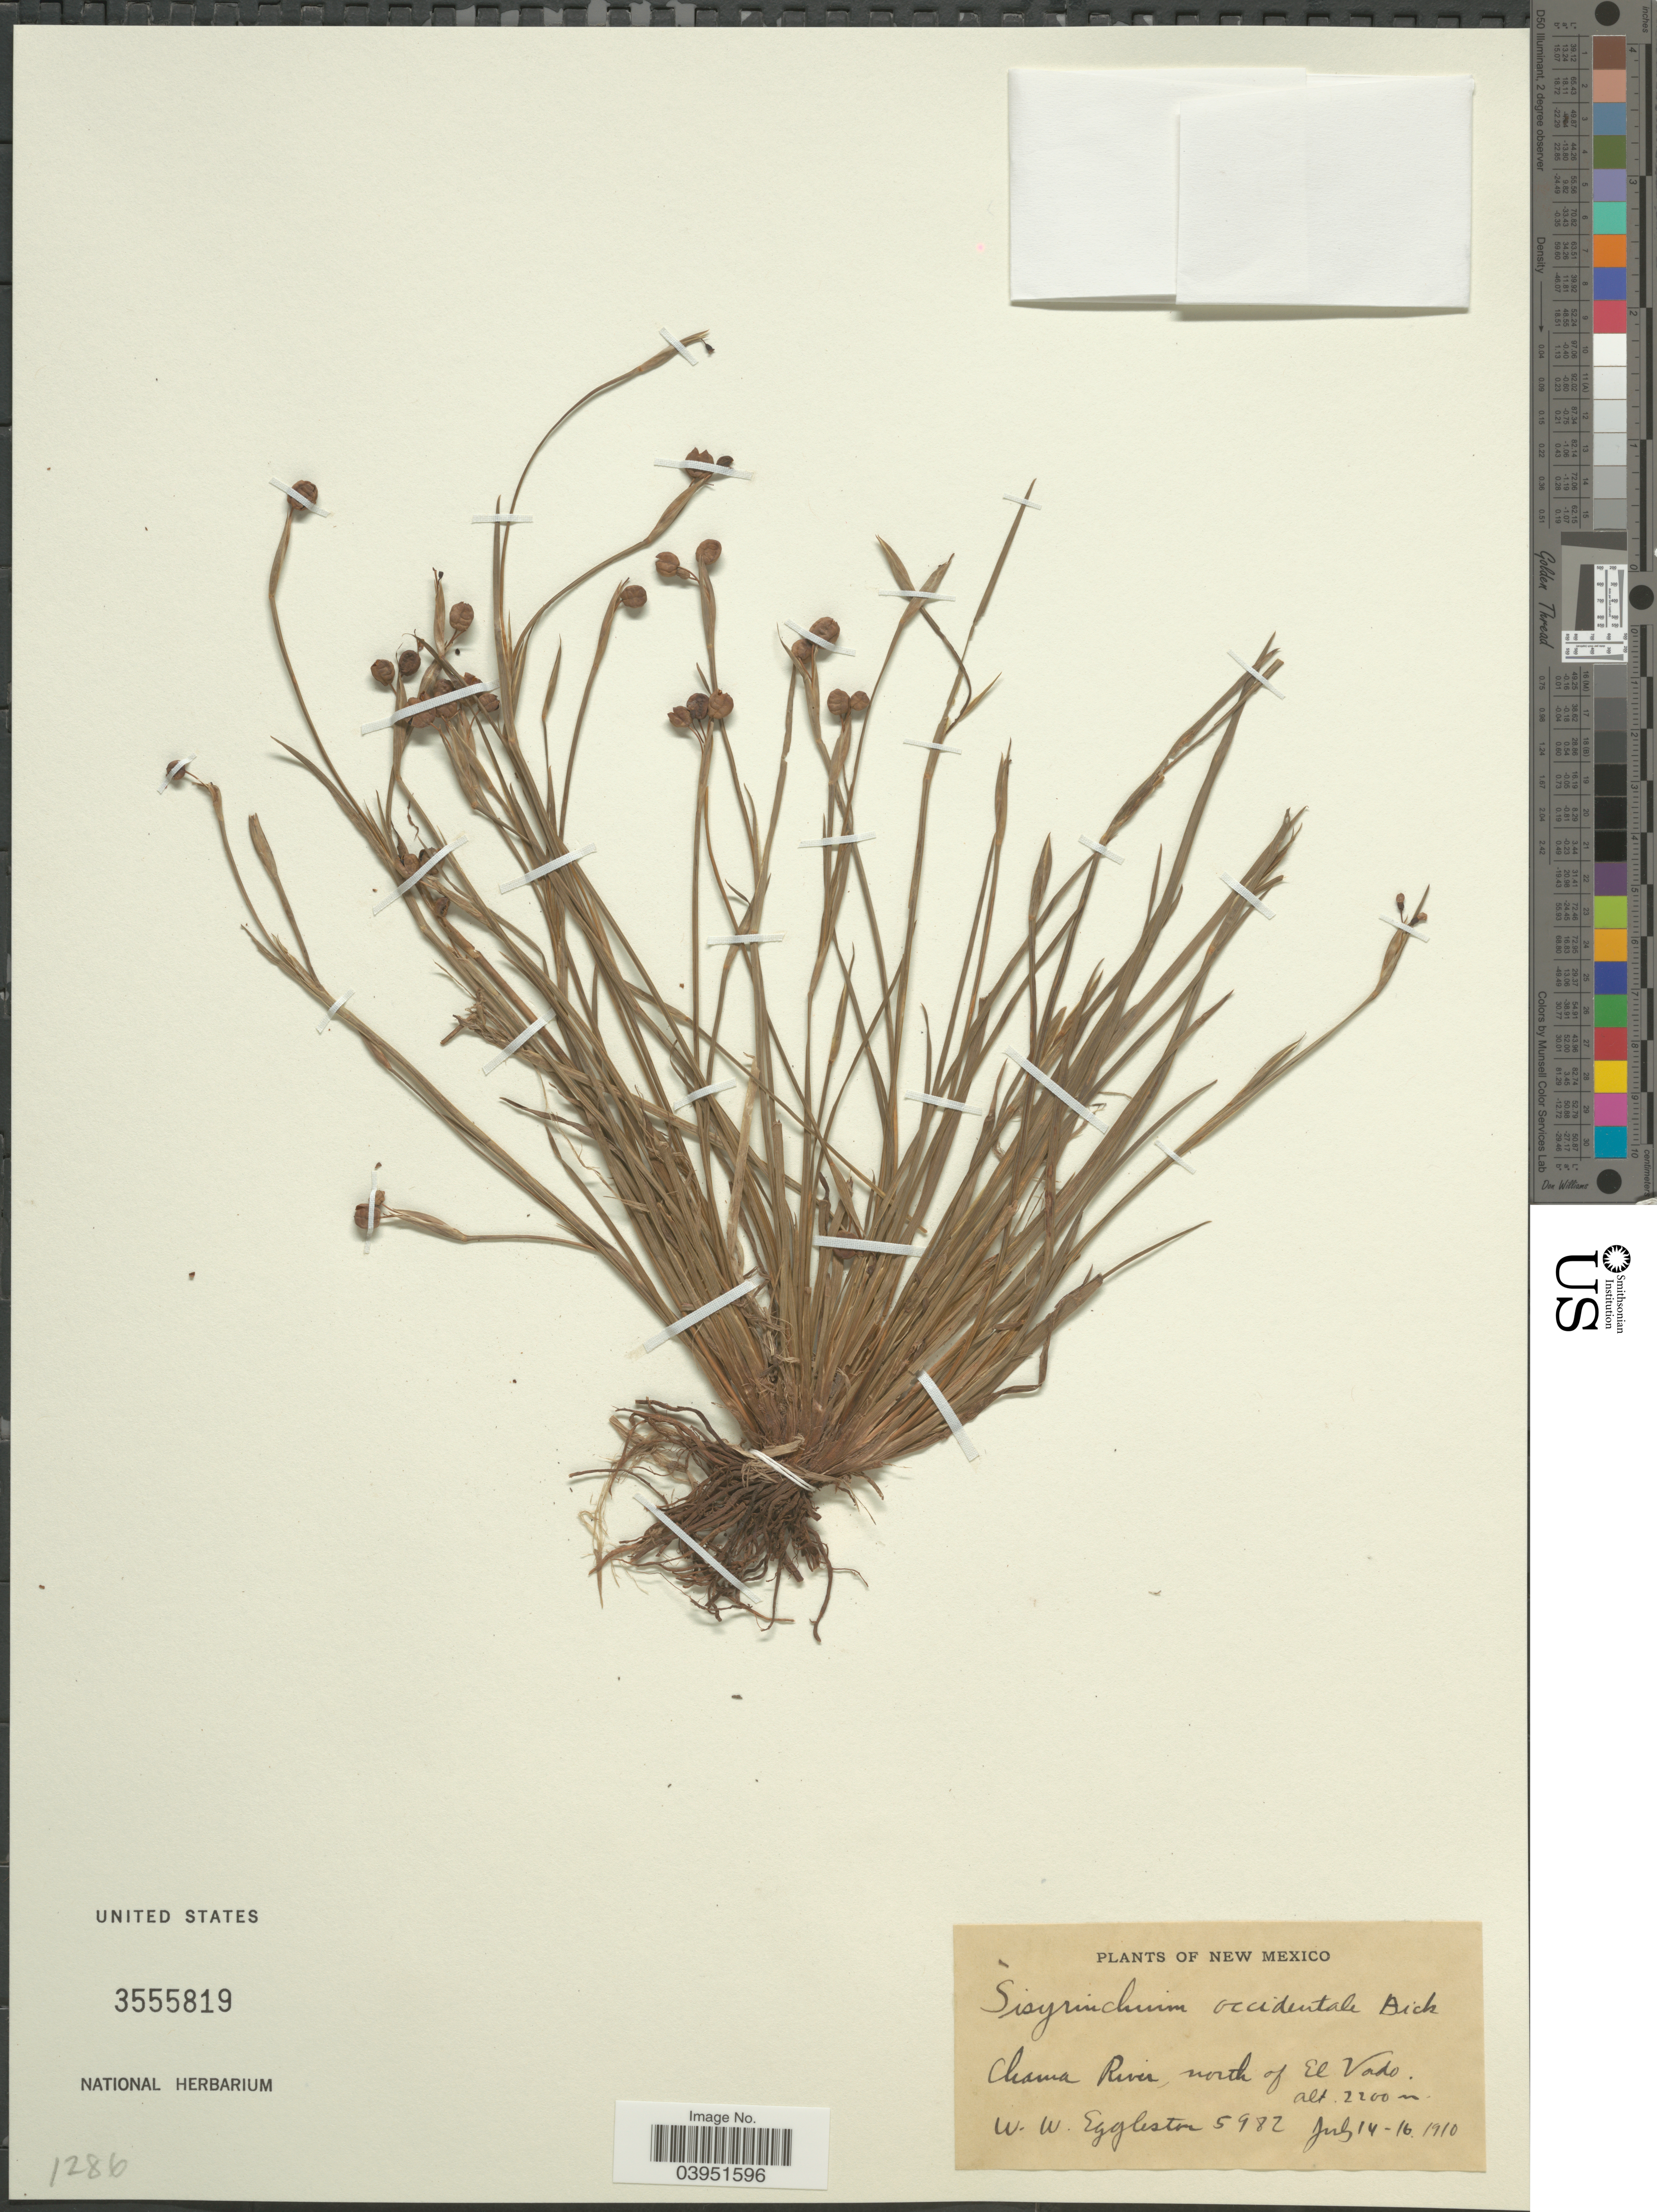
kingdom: Plantae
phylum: Tracheophyta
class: Liliopsida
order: Asparagales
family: Iridaceae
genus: Sisyrinchium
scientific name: Sisyrinchium occidentale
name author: E.P. Bicknell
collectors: W. W. Eggleston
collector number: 5982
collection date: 1910-07-14/1910-07-16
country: United States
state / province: New Mexico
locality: Chama River, north of El Valle.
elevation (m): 2200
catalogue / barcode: US 3555819